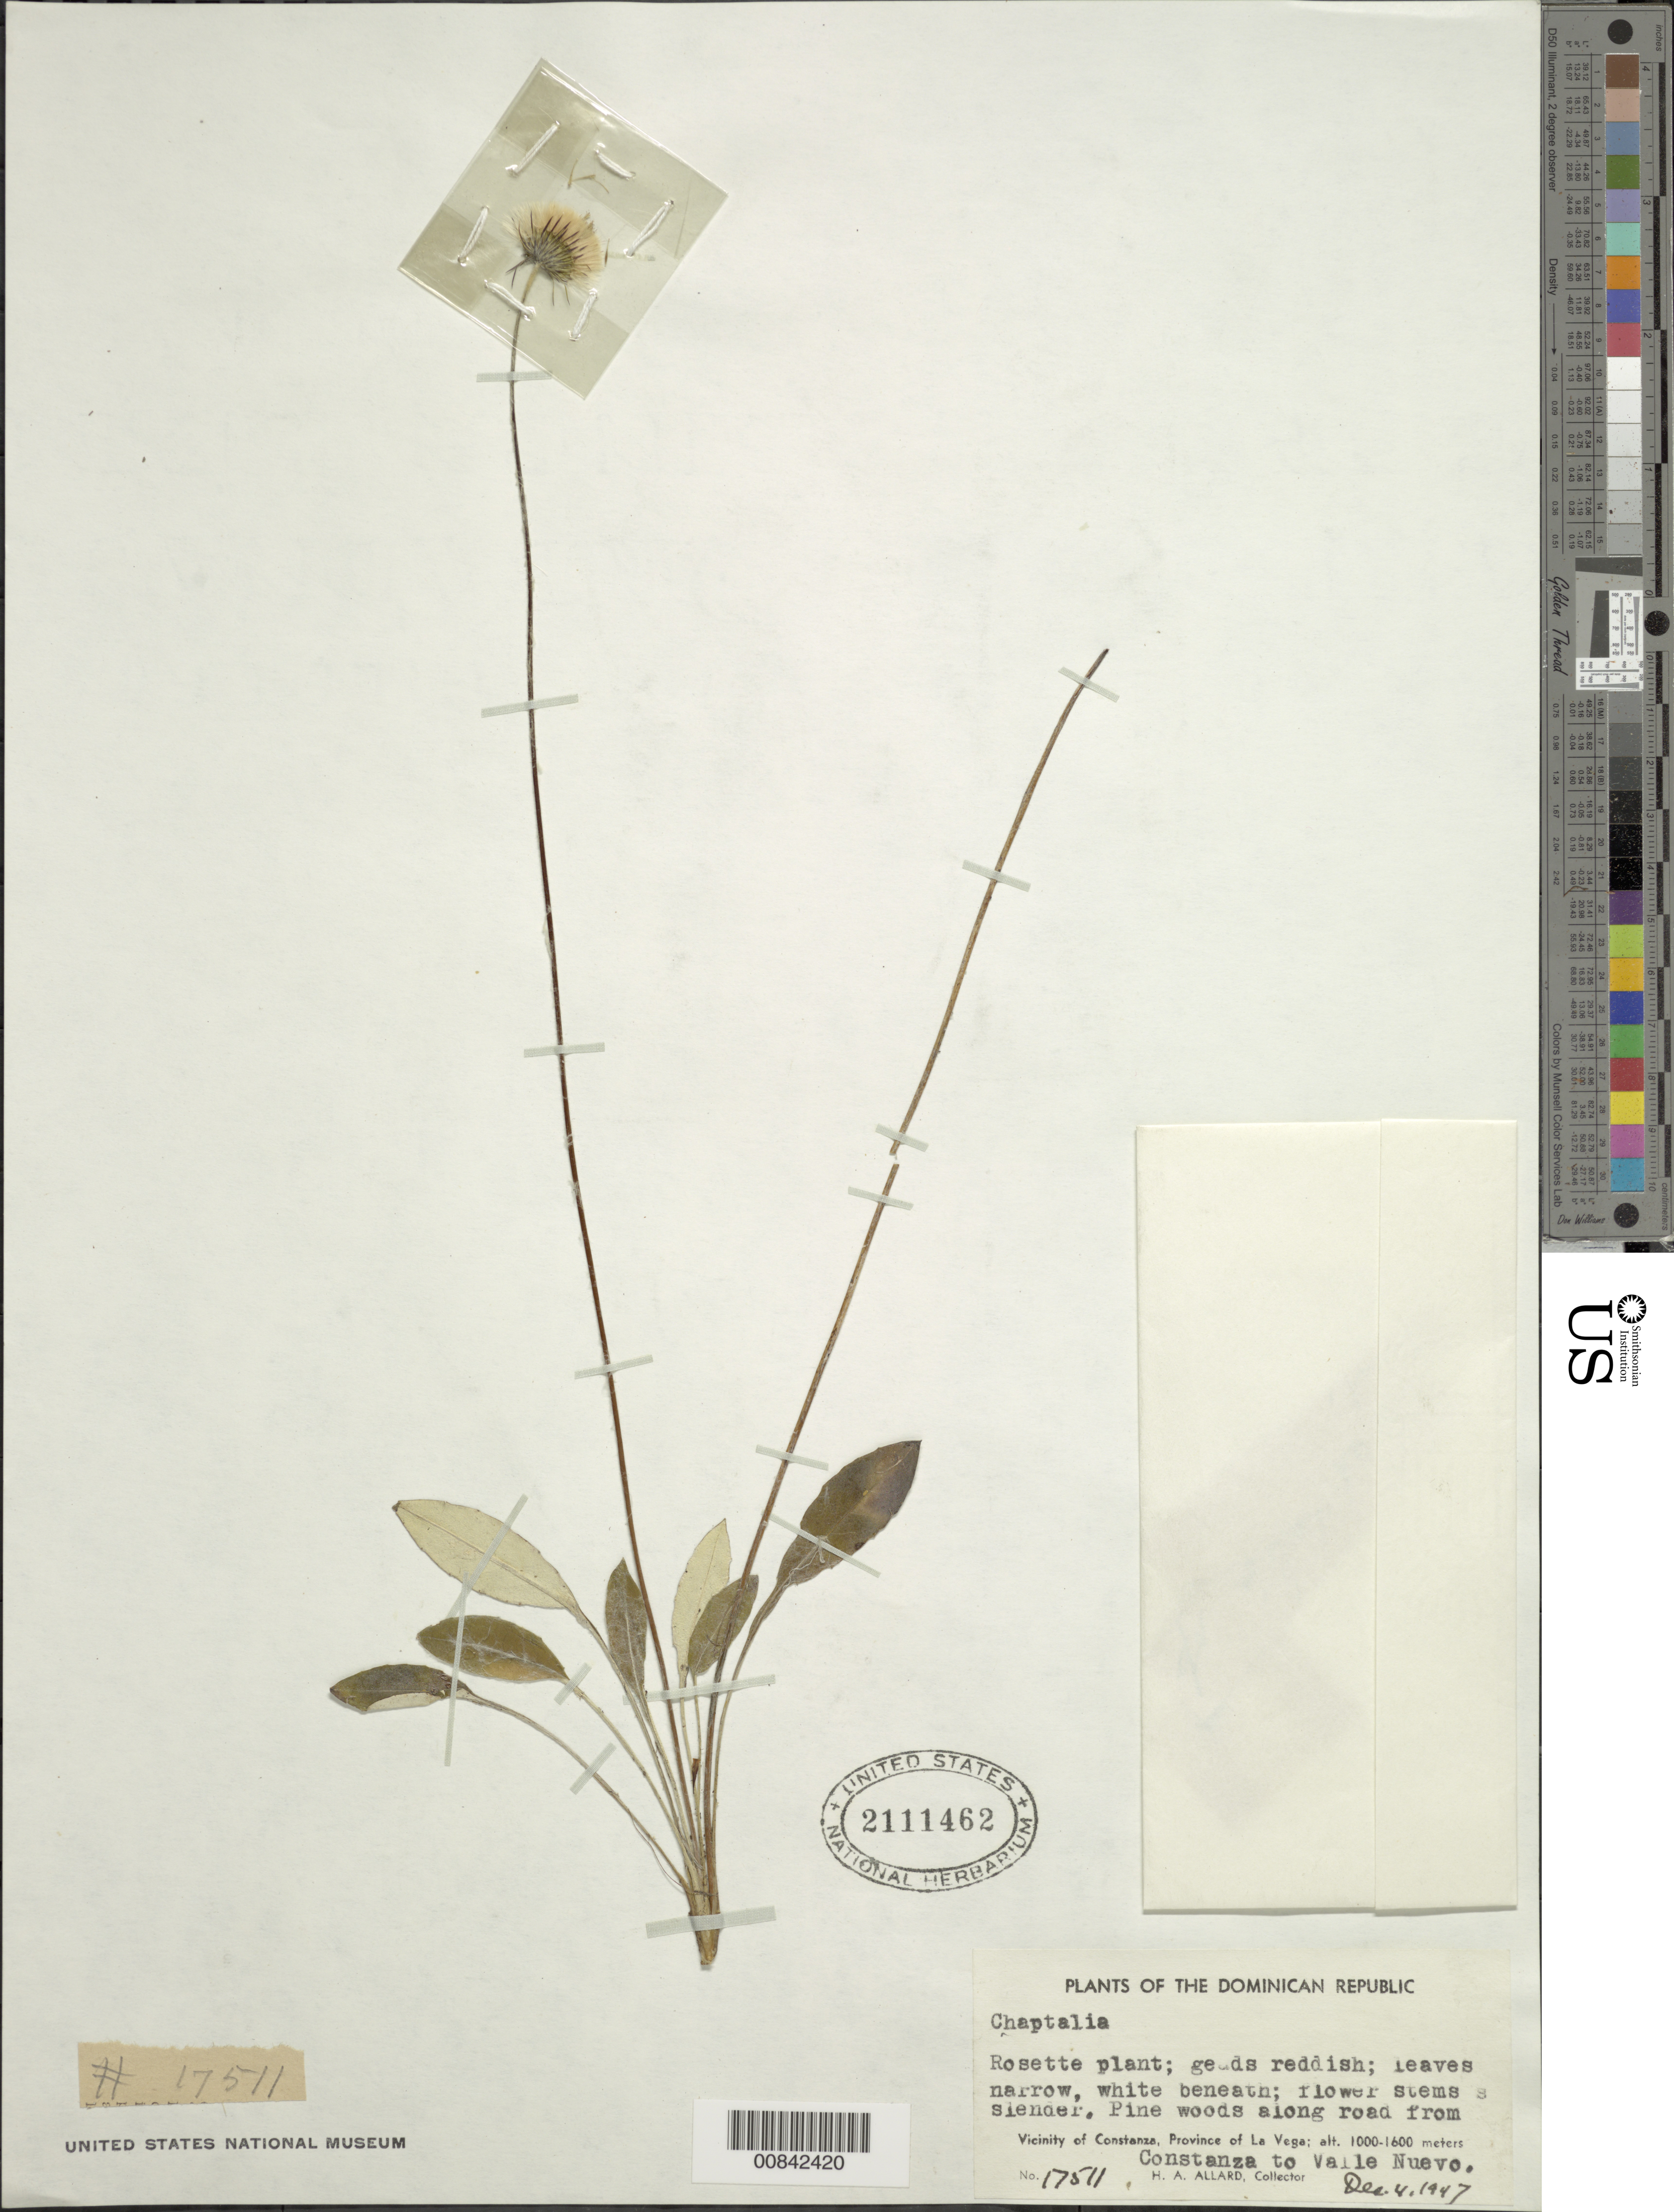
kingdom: Plantae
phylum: Tracheophyta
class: Magnoliopsida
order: Asterales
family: Asteraceae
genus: Chaptalia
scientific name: Chaptalia sp.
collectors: H. A. Allard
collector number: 17511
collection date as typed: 04 Dec 1947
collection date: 1947-12-04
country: Dominican Republic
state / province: La Vega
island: Hispaniola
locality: Vicinity of Constanza, along road from Constanza to Valle Nuevo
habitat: Pine woods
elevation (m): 1000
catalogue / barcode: US 2111462